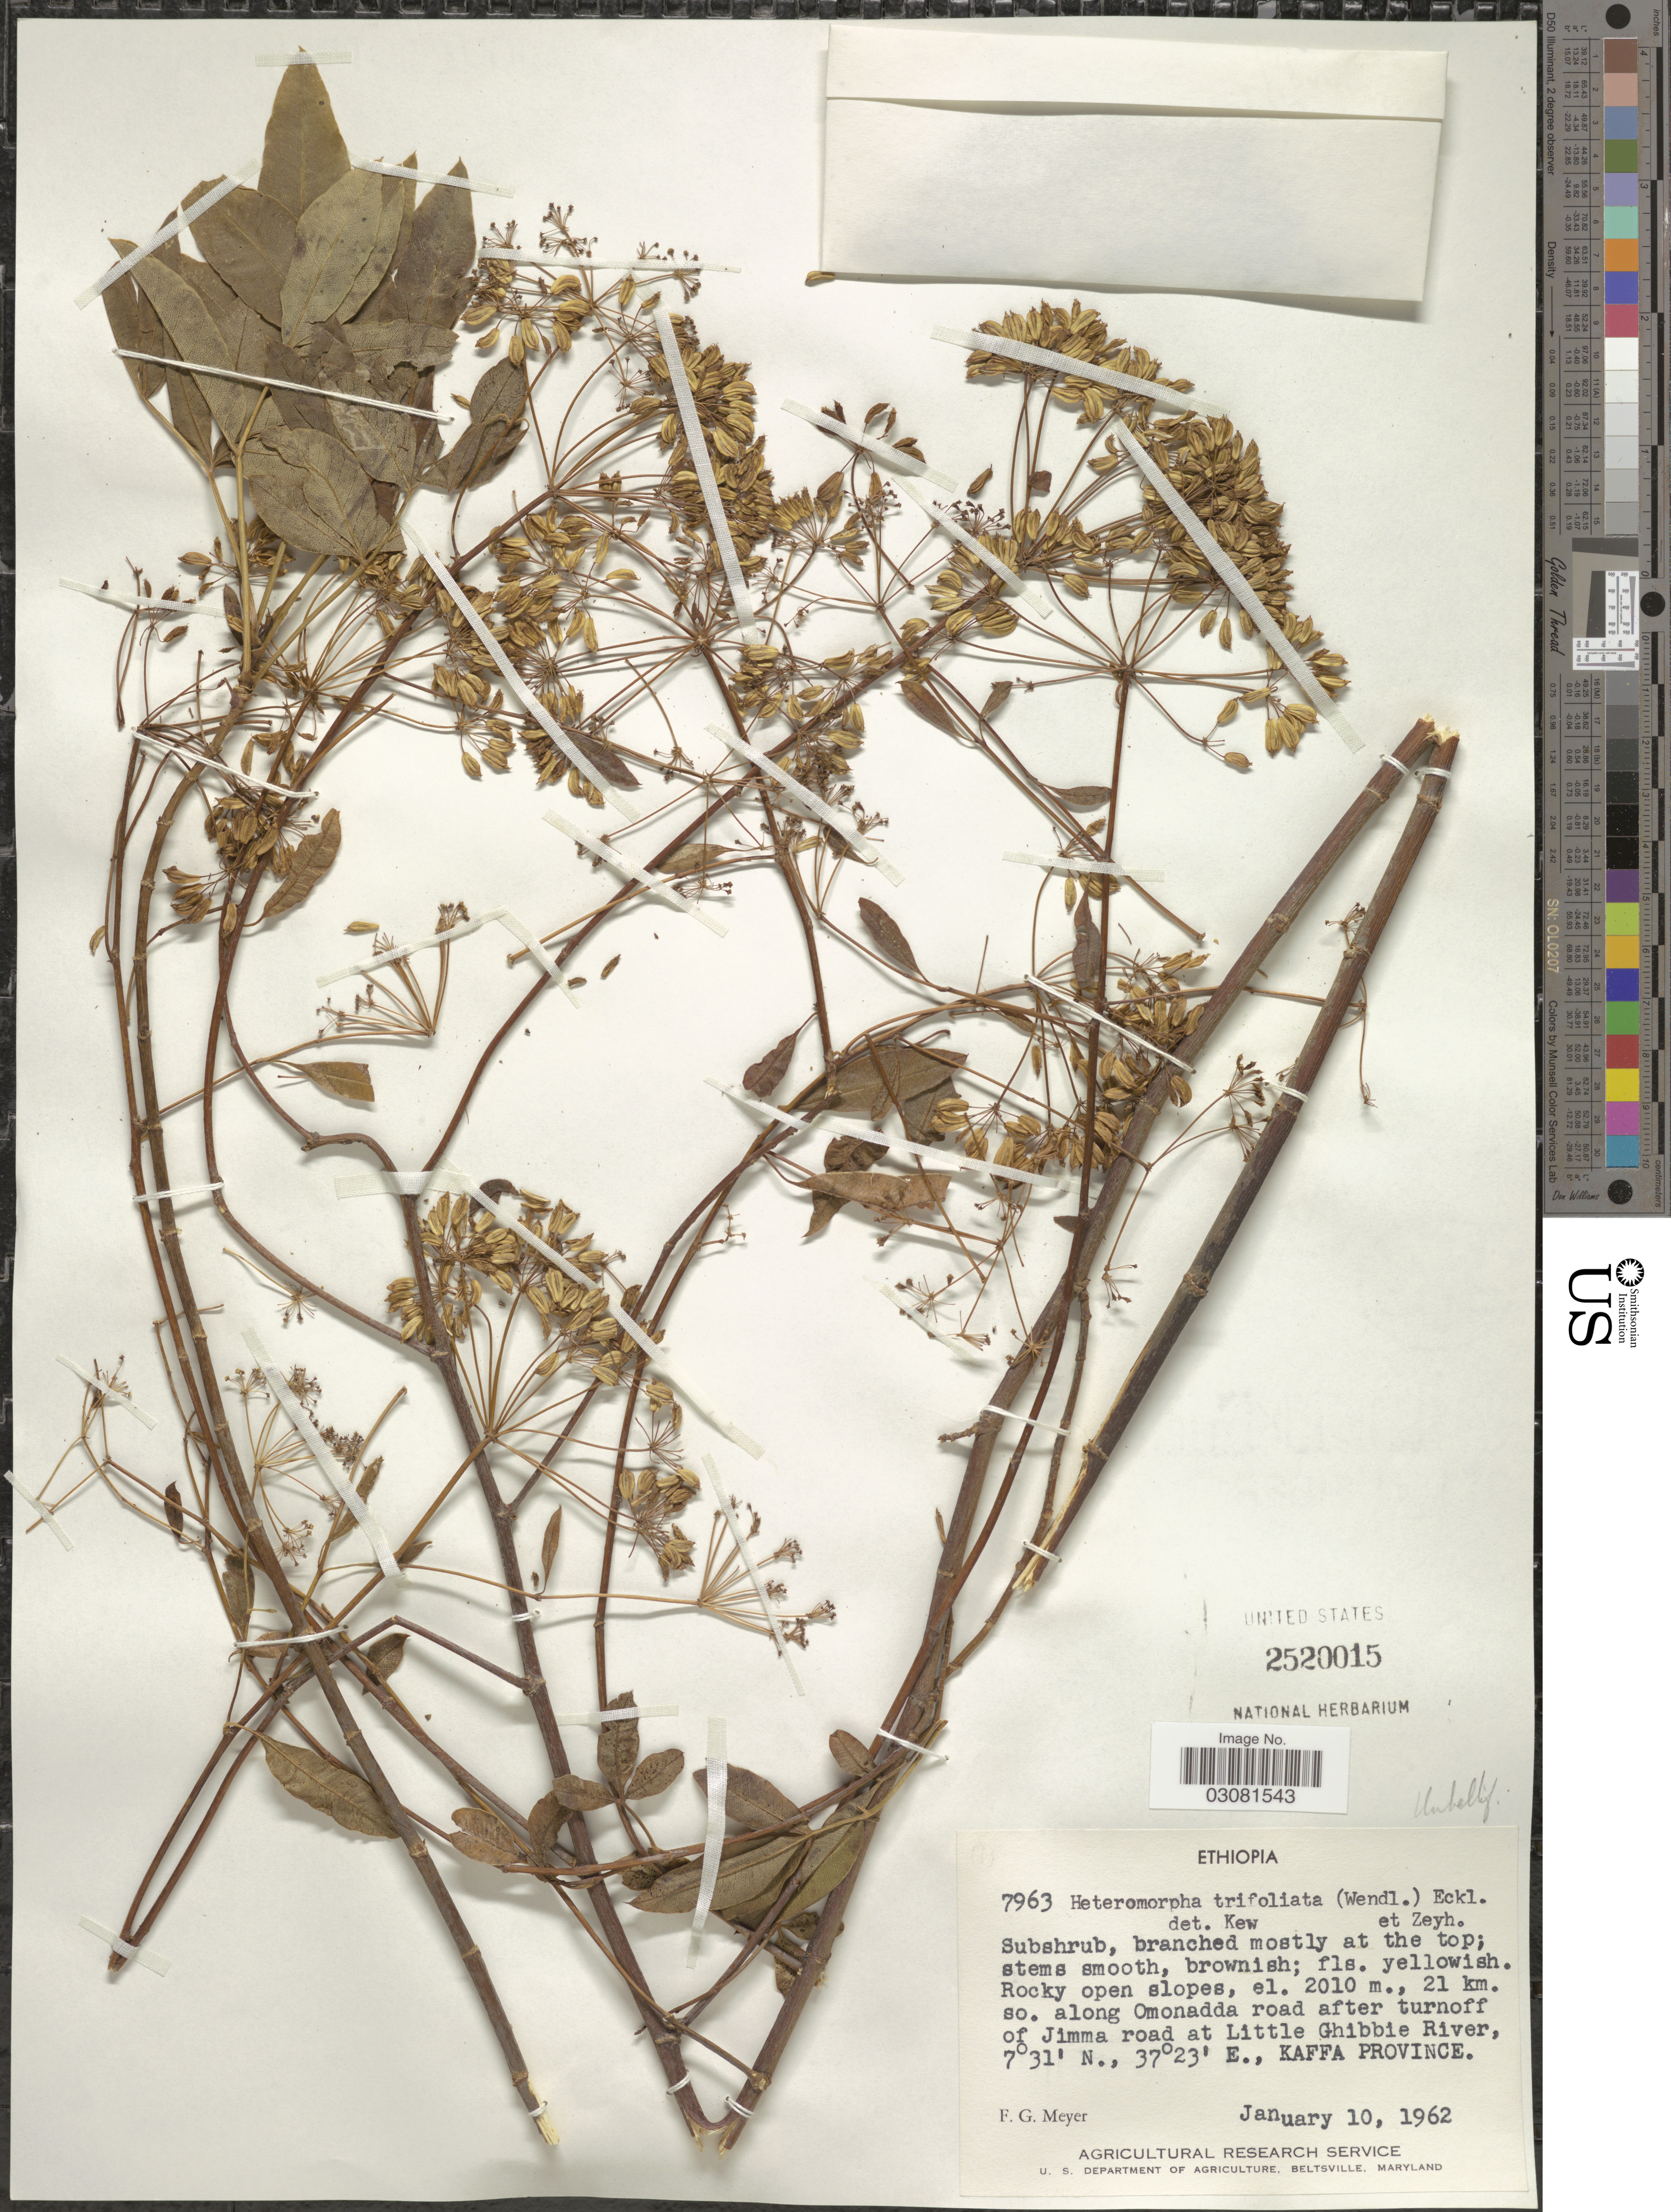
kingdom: Plantae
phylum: Tracheophyta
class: Magnoliopsida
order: Apiales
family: Apiaceae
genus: Heteromorpha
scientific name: Heteromorpha trifoliata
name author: (H.L. Wendl. & Bartl.) Eckl. & Zeyh.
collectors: F. G. Meyer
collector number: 7963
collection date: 1962-01-10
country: Ethiopia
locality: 21 km. so. along Omonadda road after turnoff of Jimma road at Little Ghibbie River, Kaffa Province.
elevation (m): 2010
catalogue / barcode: US 2520015